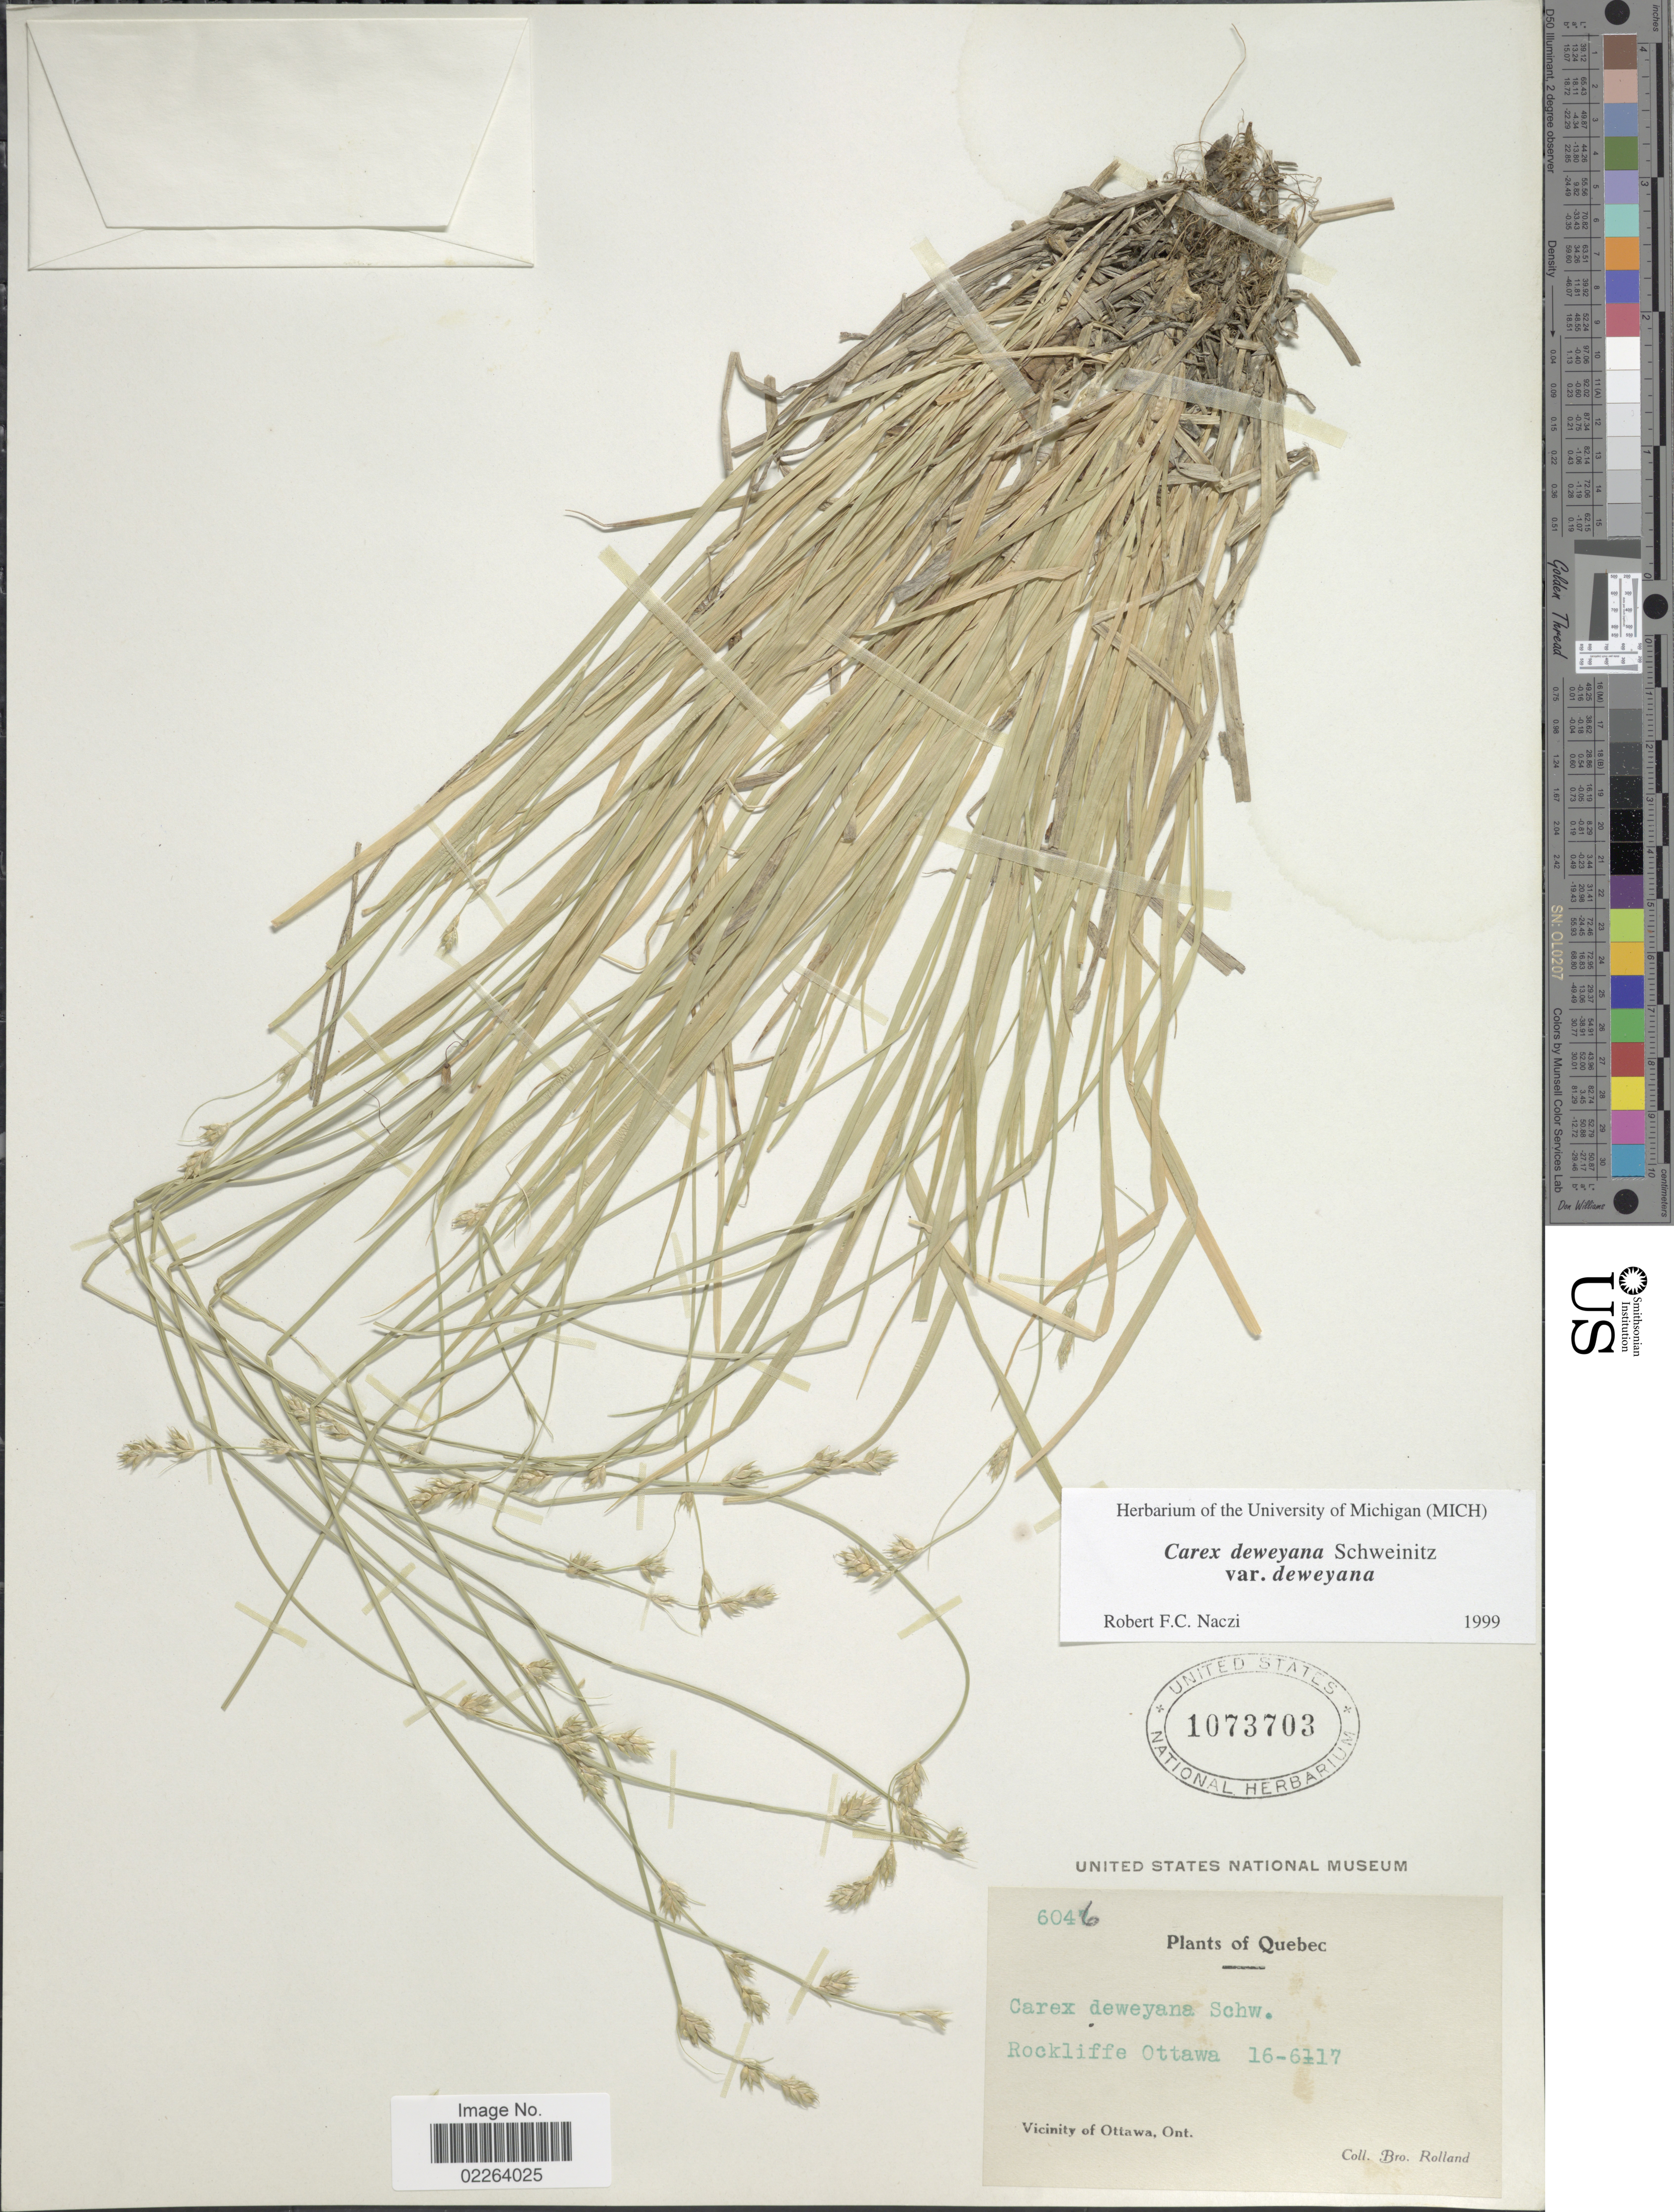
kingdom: Plantae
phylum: Tracheophyta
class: Liliopsida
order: Poales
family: Cyperaceae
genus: Carex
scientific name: Carex deweyana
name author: Schwein.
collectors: B. Rolland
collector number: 6046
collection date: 1917-06-16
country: Canada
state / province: Quebec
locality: Rockliffe Ottawa, Vicinity of Ottawa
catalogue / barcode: US 1073703